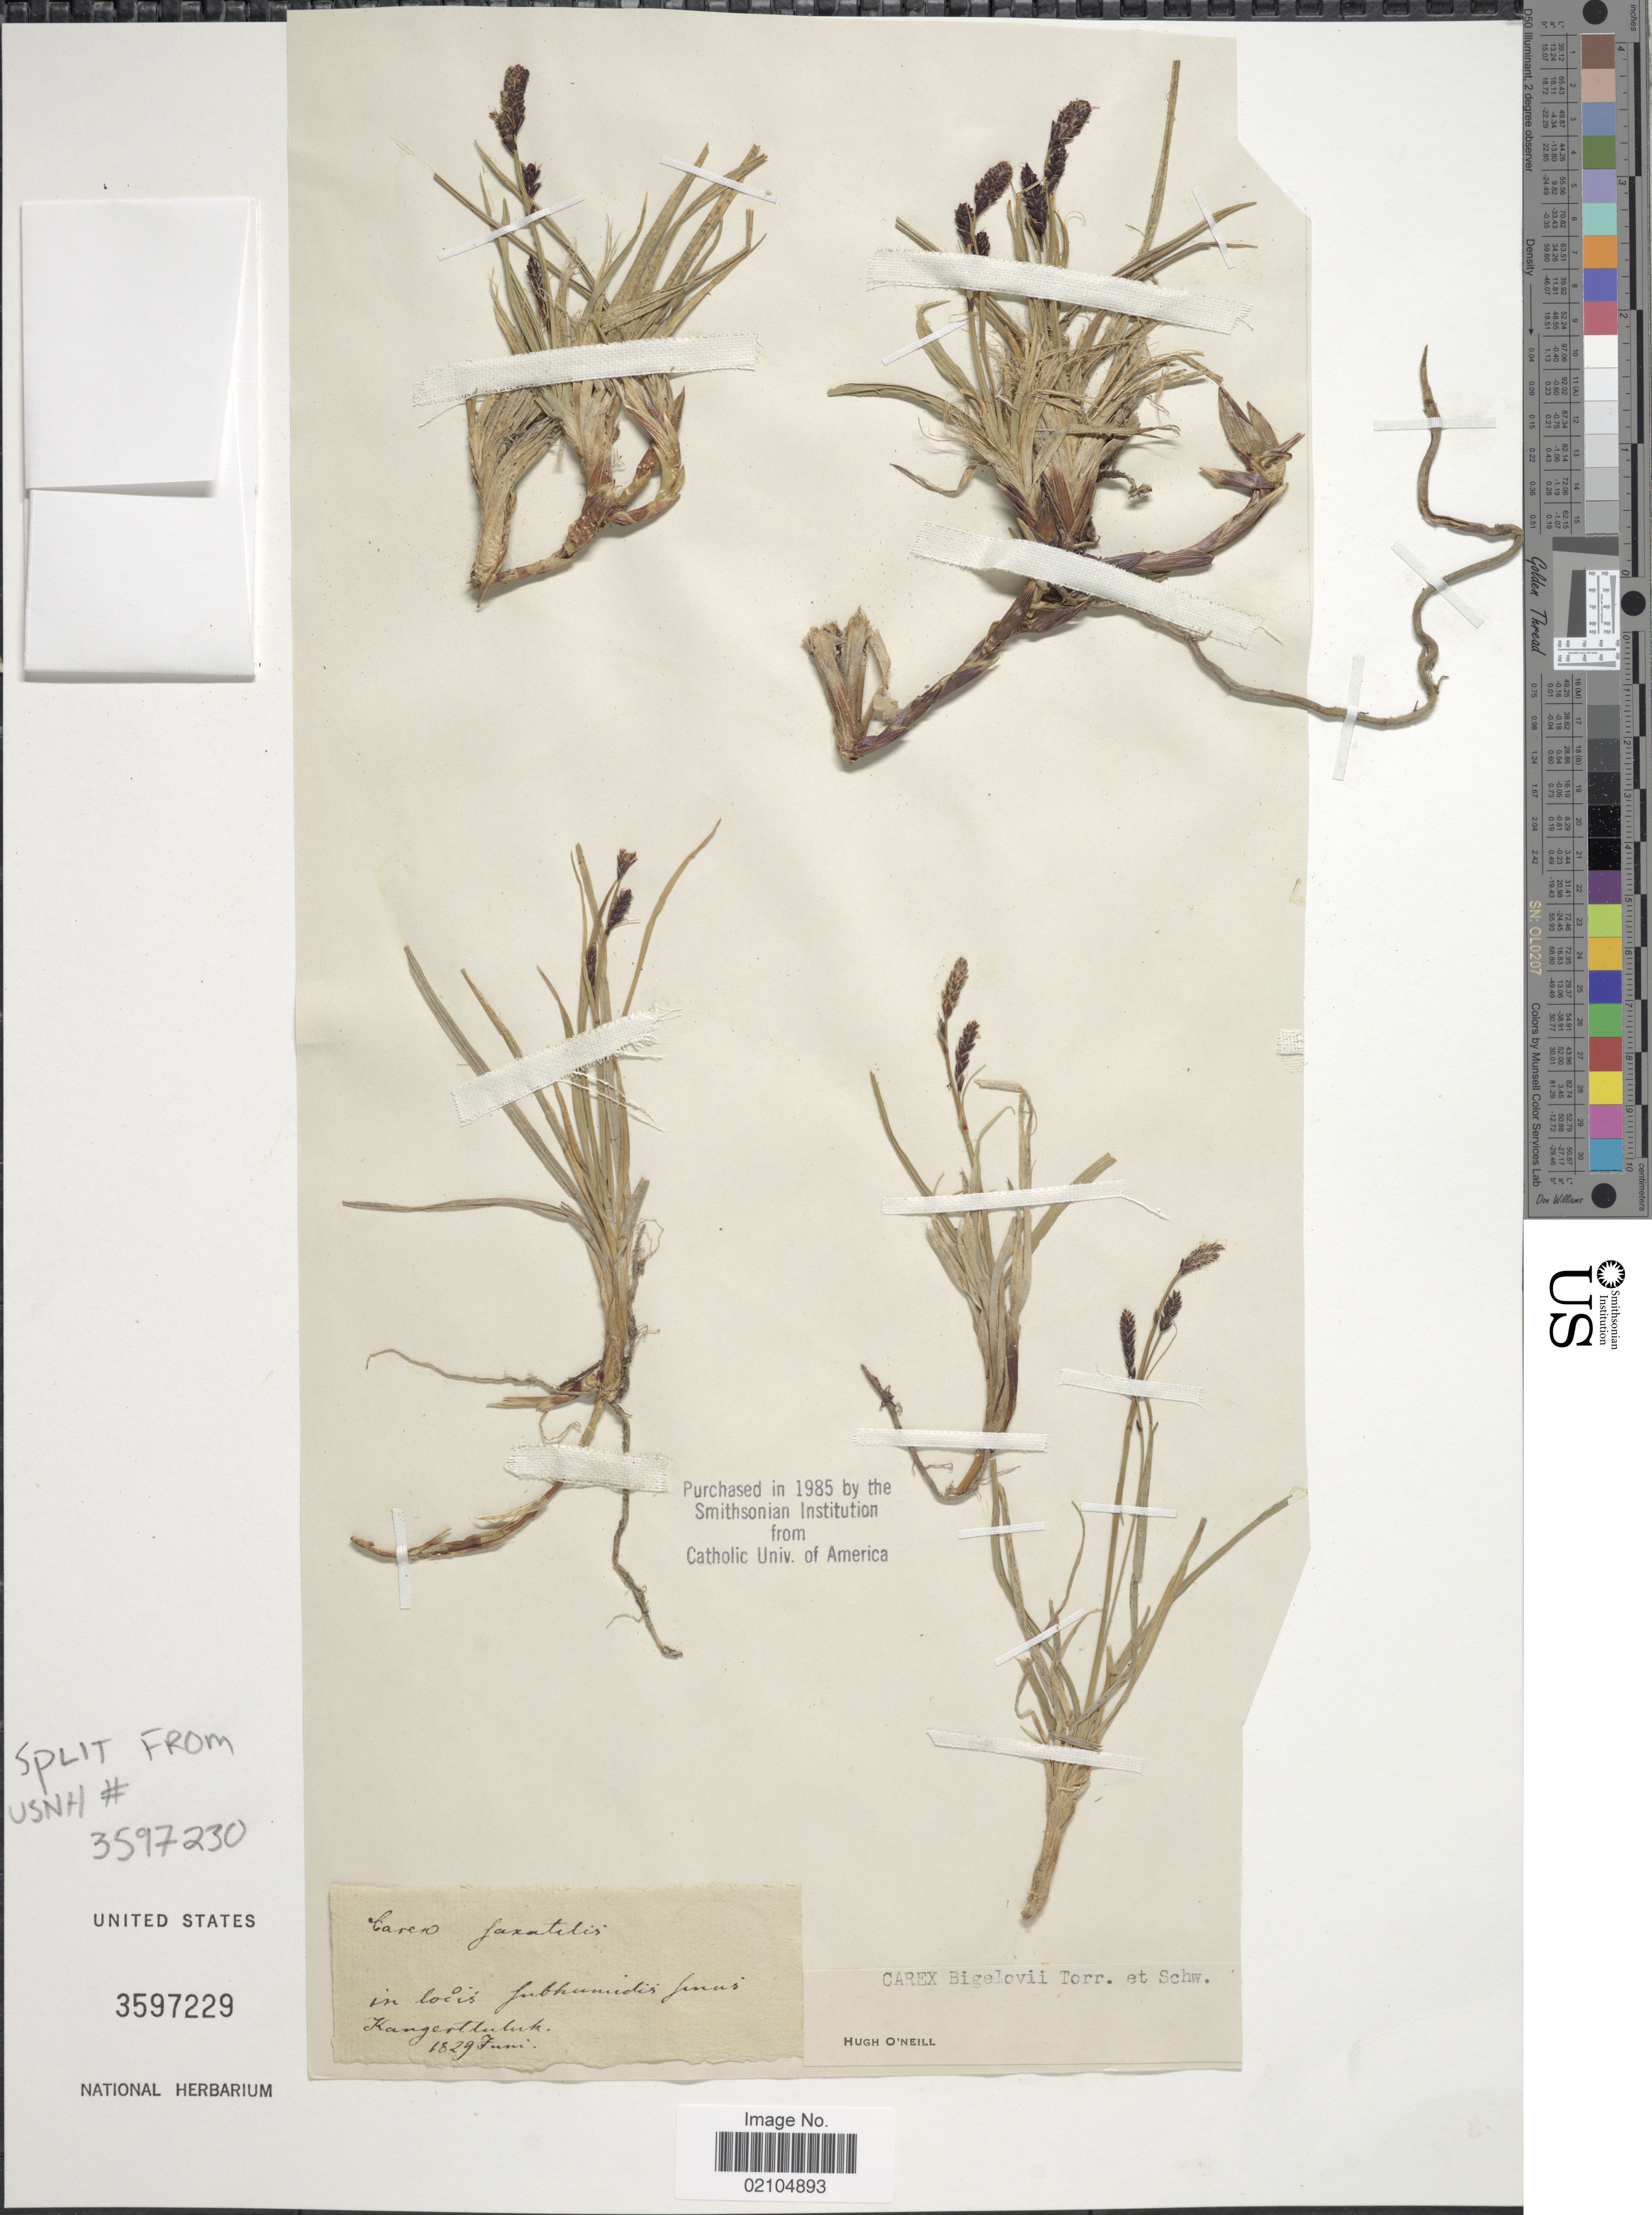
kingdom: Plantae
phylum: Tracheophyta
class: Liliopsida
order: Poales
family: Cyperaceae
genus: Carex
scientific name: Carex bigelowii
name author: Torr. ex Schwein.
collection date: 1829-06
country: Greenland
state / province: Qeqqata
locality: In locis subhumidis sinus Kangertluluk.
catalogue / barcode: US 3597229